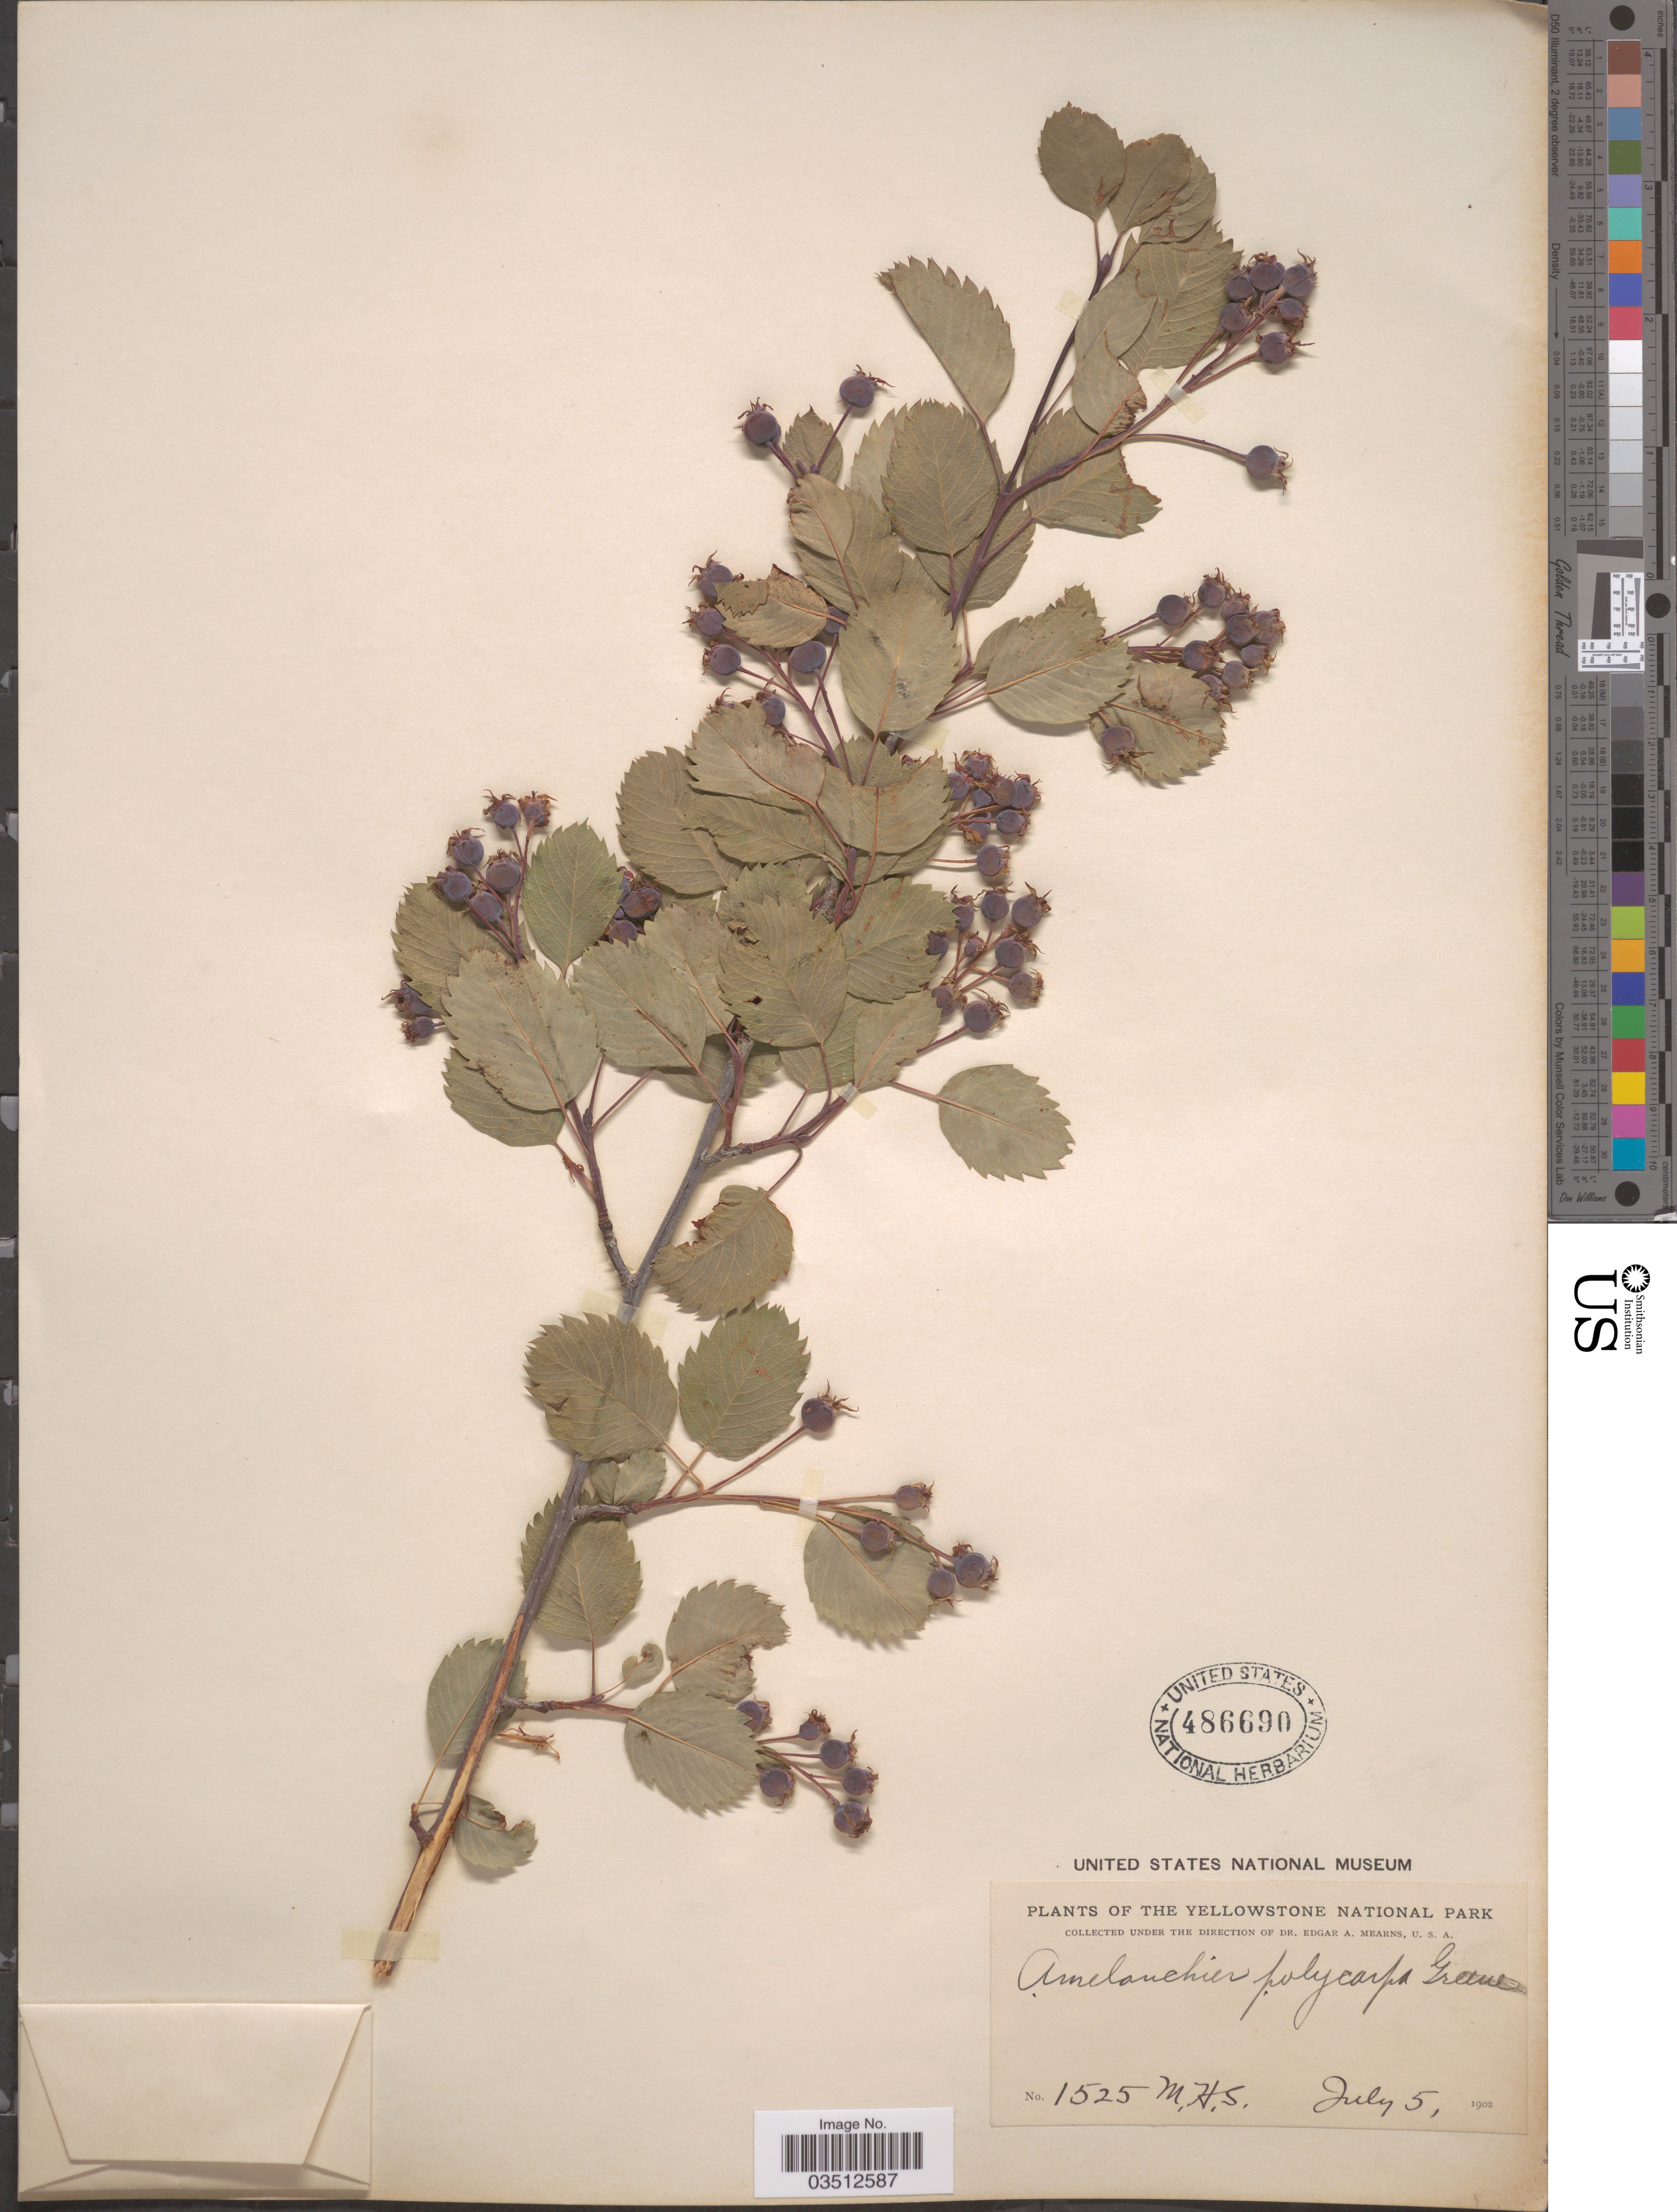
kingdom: Plantae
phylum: Tracheophyta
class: Magnoliopsida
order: Rosales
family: Rosaceae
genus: Amelanchier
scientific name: Amelanchier prunifolia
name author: Greene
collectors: M. H. S.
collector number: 1525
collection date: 1902-07-05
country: United States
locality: The Yellowstone National Park.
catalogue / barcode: US 486690